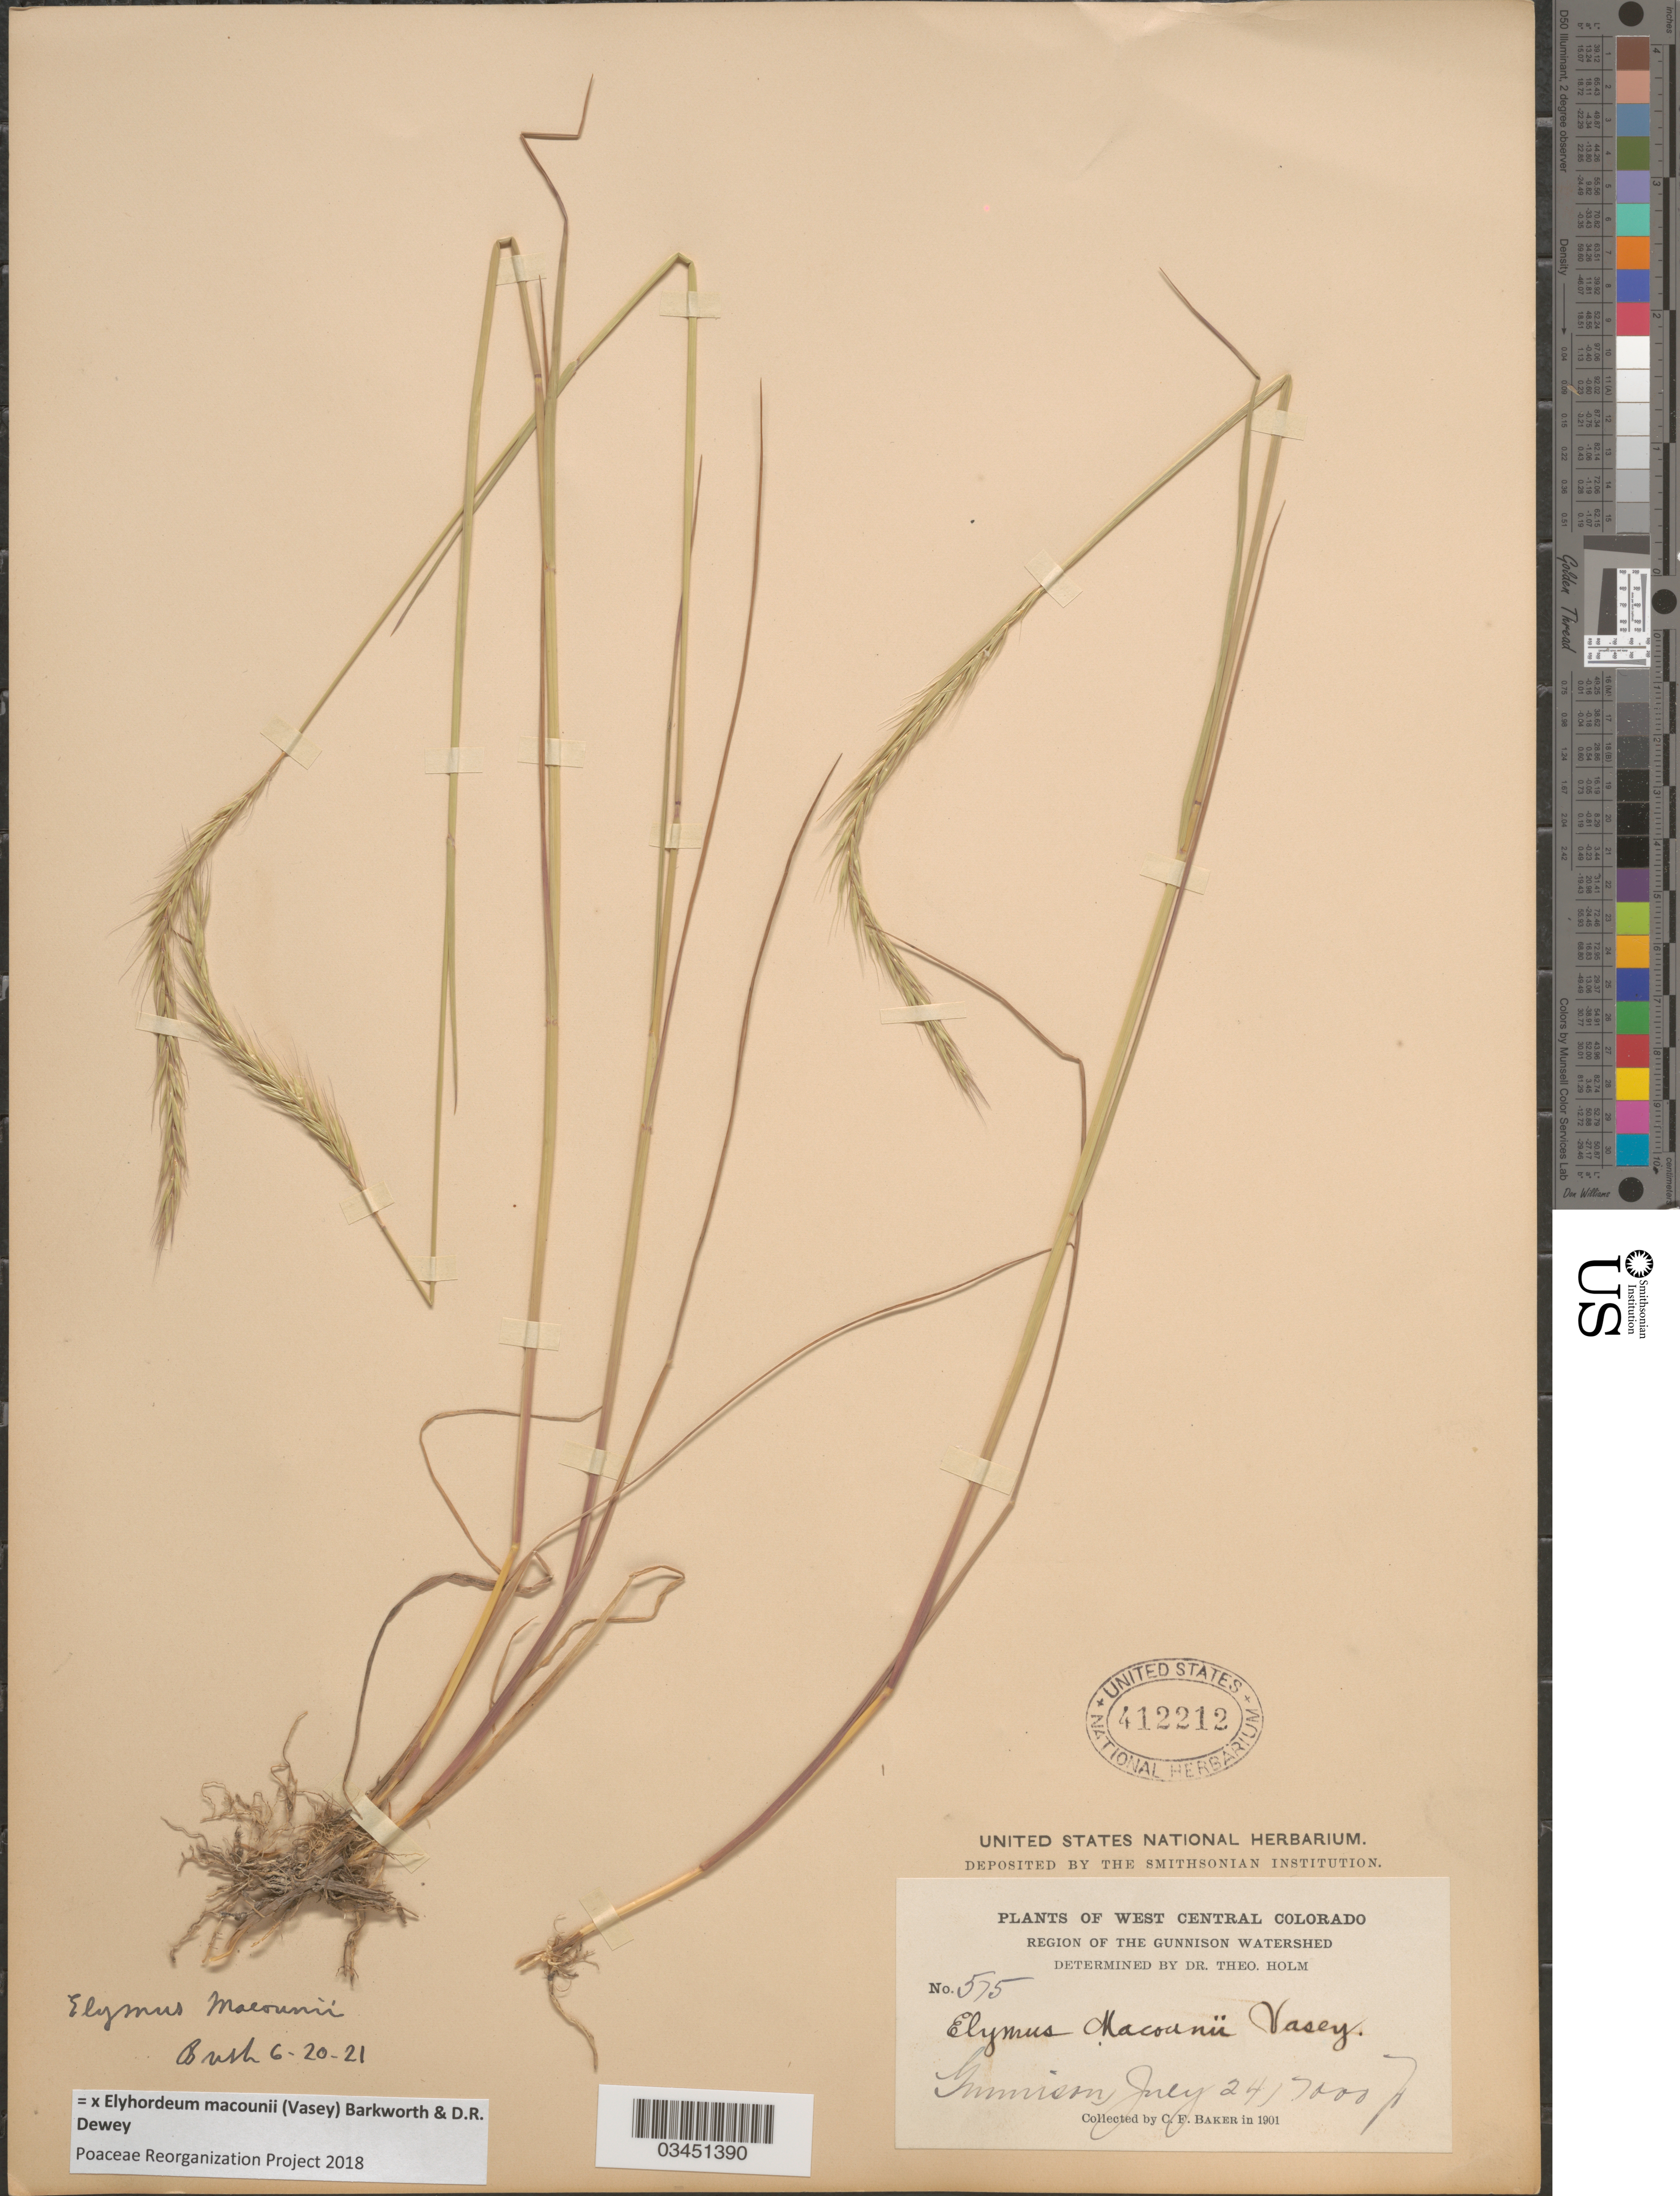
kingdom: Plantae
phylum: Tracheophyta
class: Liliopsida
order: Poales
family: Poaceae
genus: Elyhordeum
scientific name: x Elyhordeum macounii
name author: (Vasey) Barkworth & Dewey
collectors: C. F. Baker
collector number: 575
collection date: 1901-07-24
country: United States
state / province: Colorado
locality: West Central Colorado. Region Of The Gunnison Watershed. Gunnison.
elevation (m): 2134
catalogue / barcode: US 412212